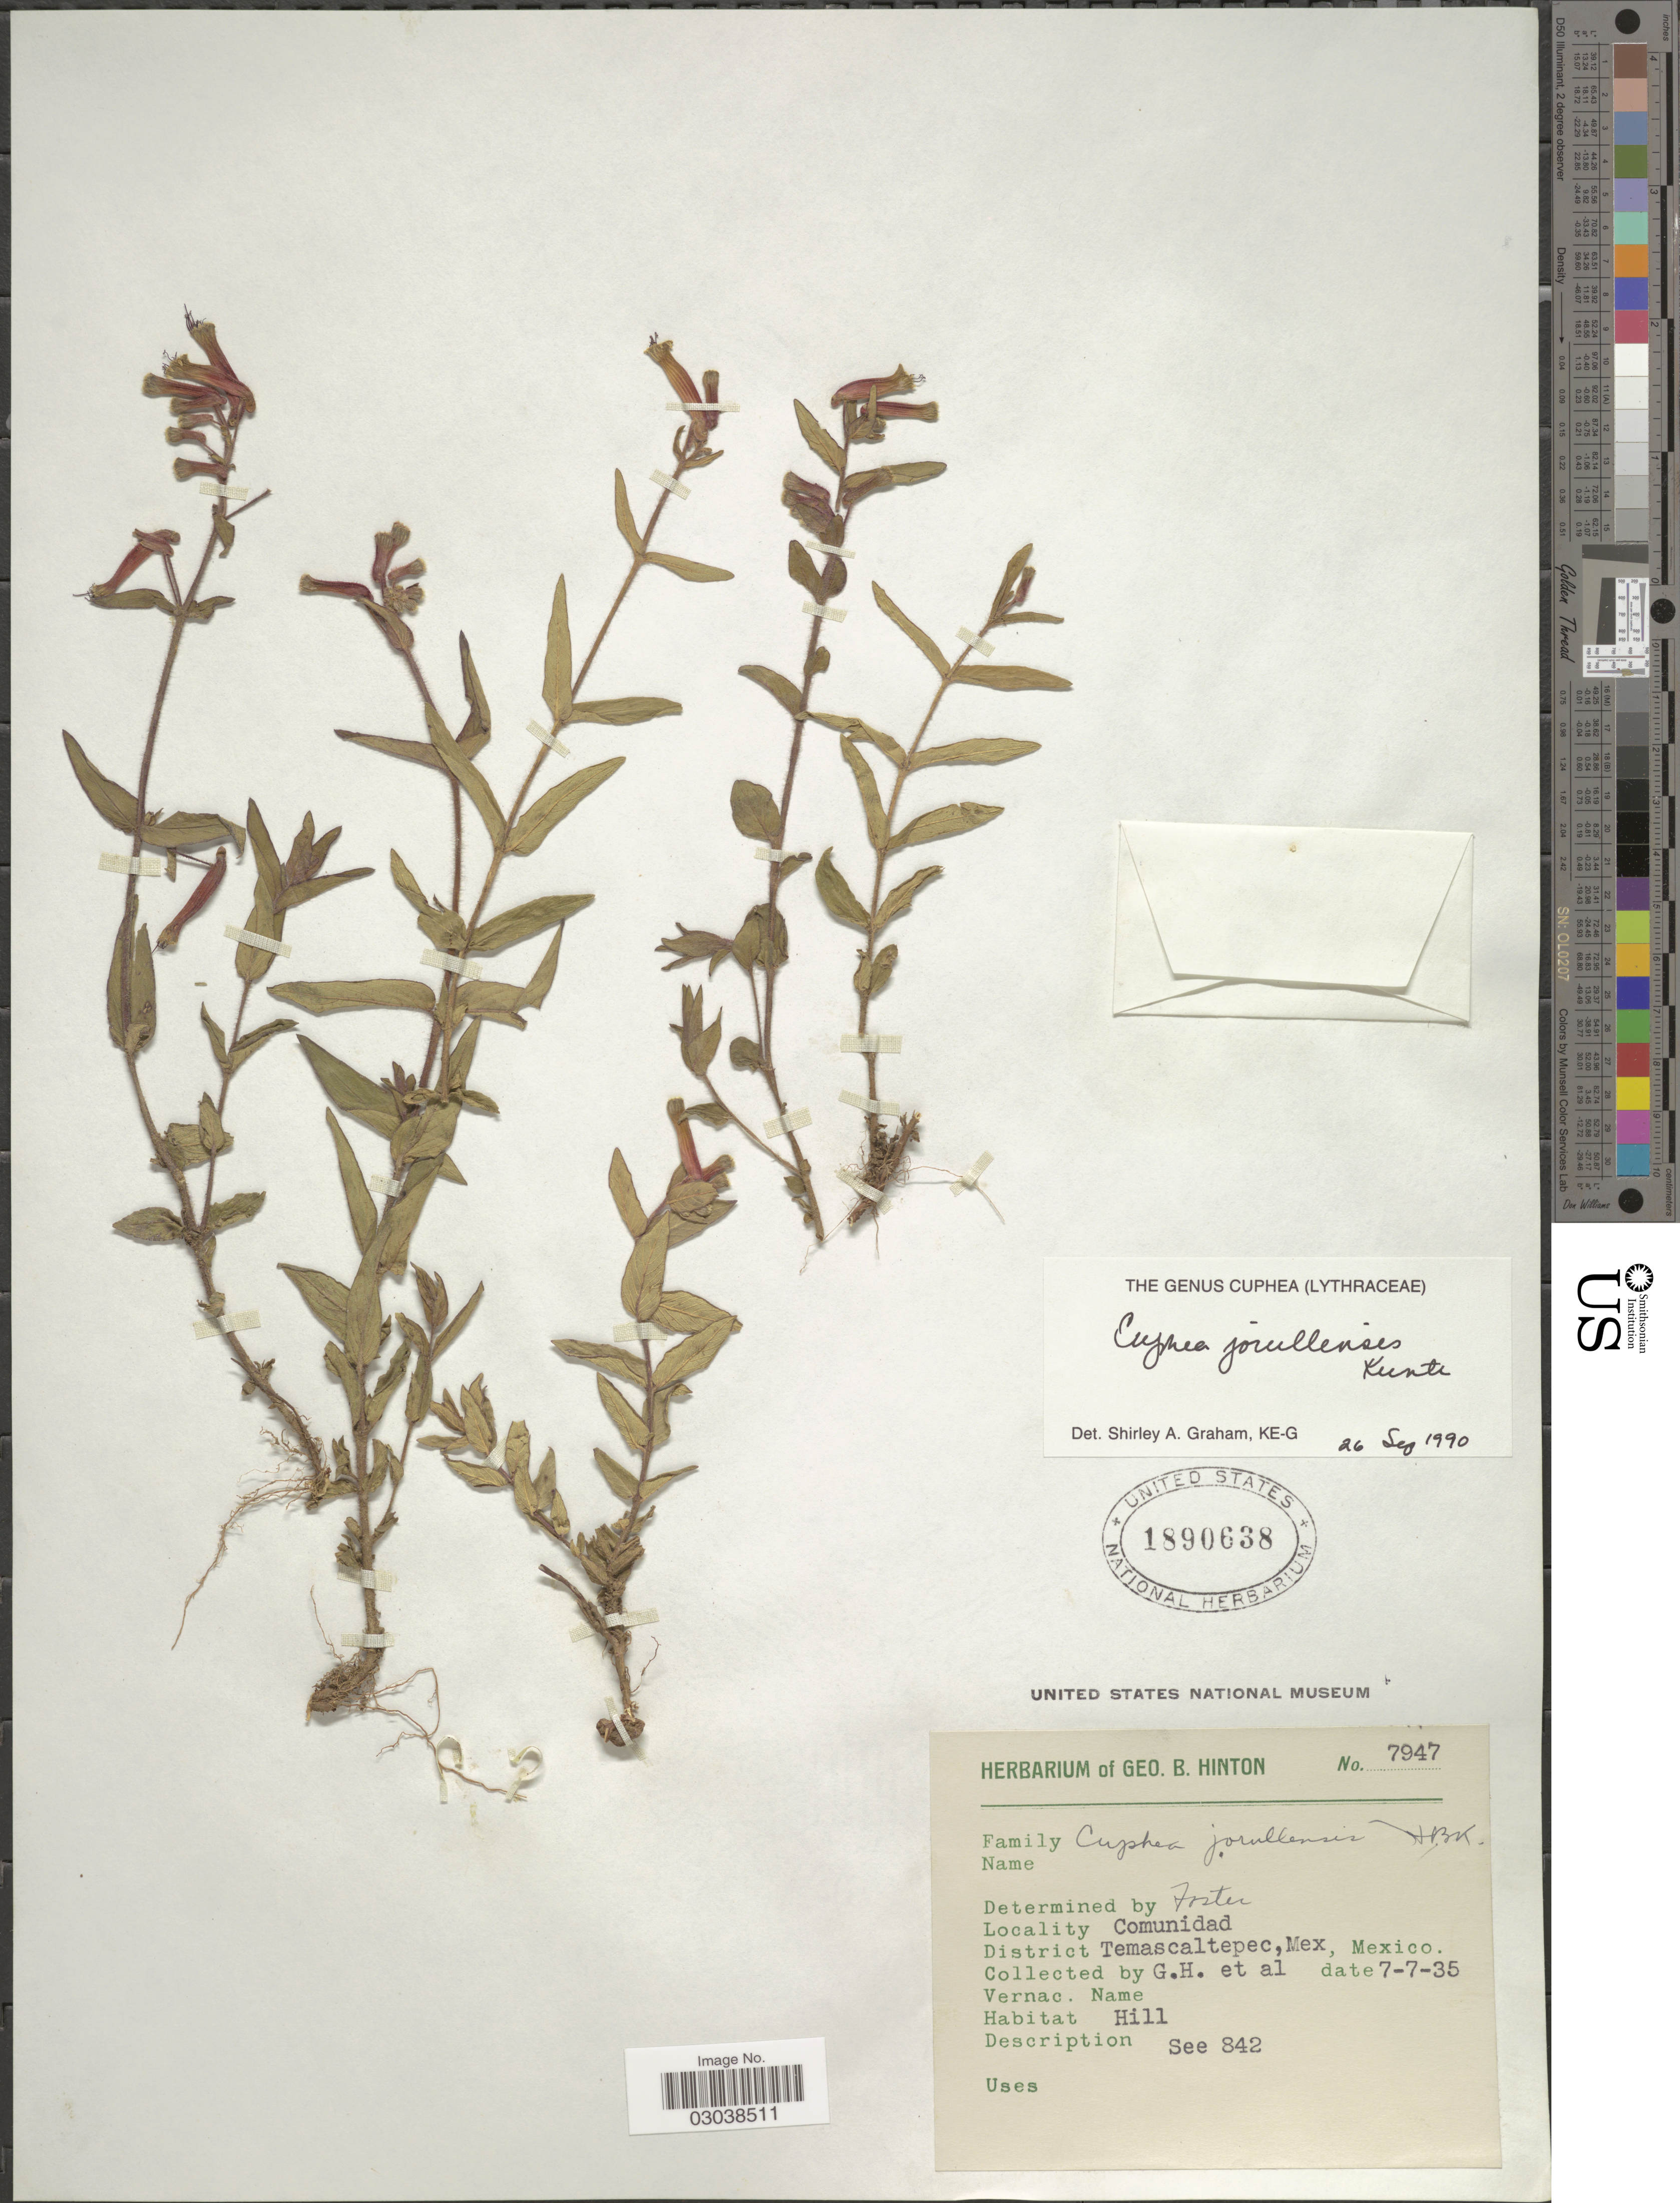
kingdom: Plantae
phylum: Tracheophyta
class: Magnoliopsida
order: Myrtales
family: Lythraceae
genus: Cuphea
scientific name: Cuphea jorullensis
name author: Kunth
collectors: G. B. Hinton & et al.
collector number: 7947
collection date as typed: Transcribed d/m/y: 7/7/35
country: Mexico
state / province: México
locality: Comunidad, District Temascaltepec, Mex.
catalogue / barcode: US 1890638